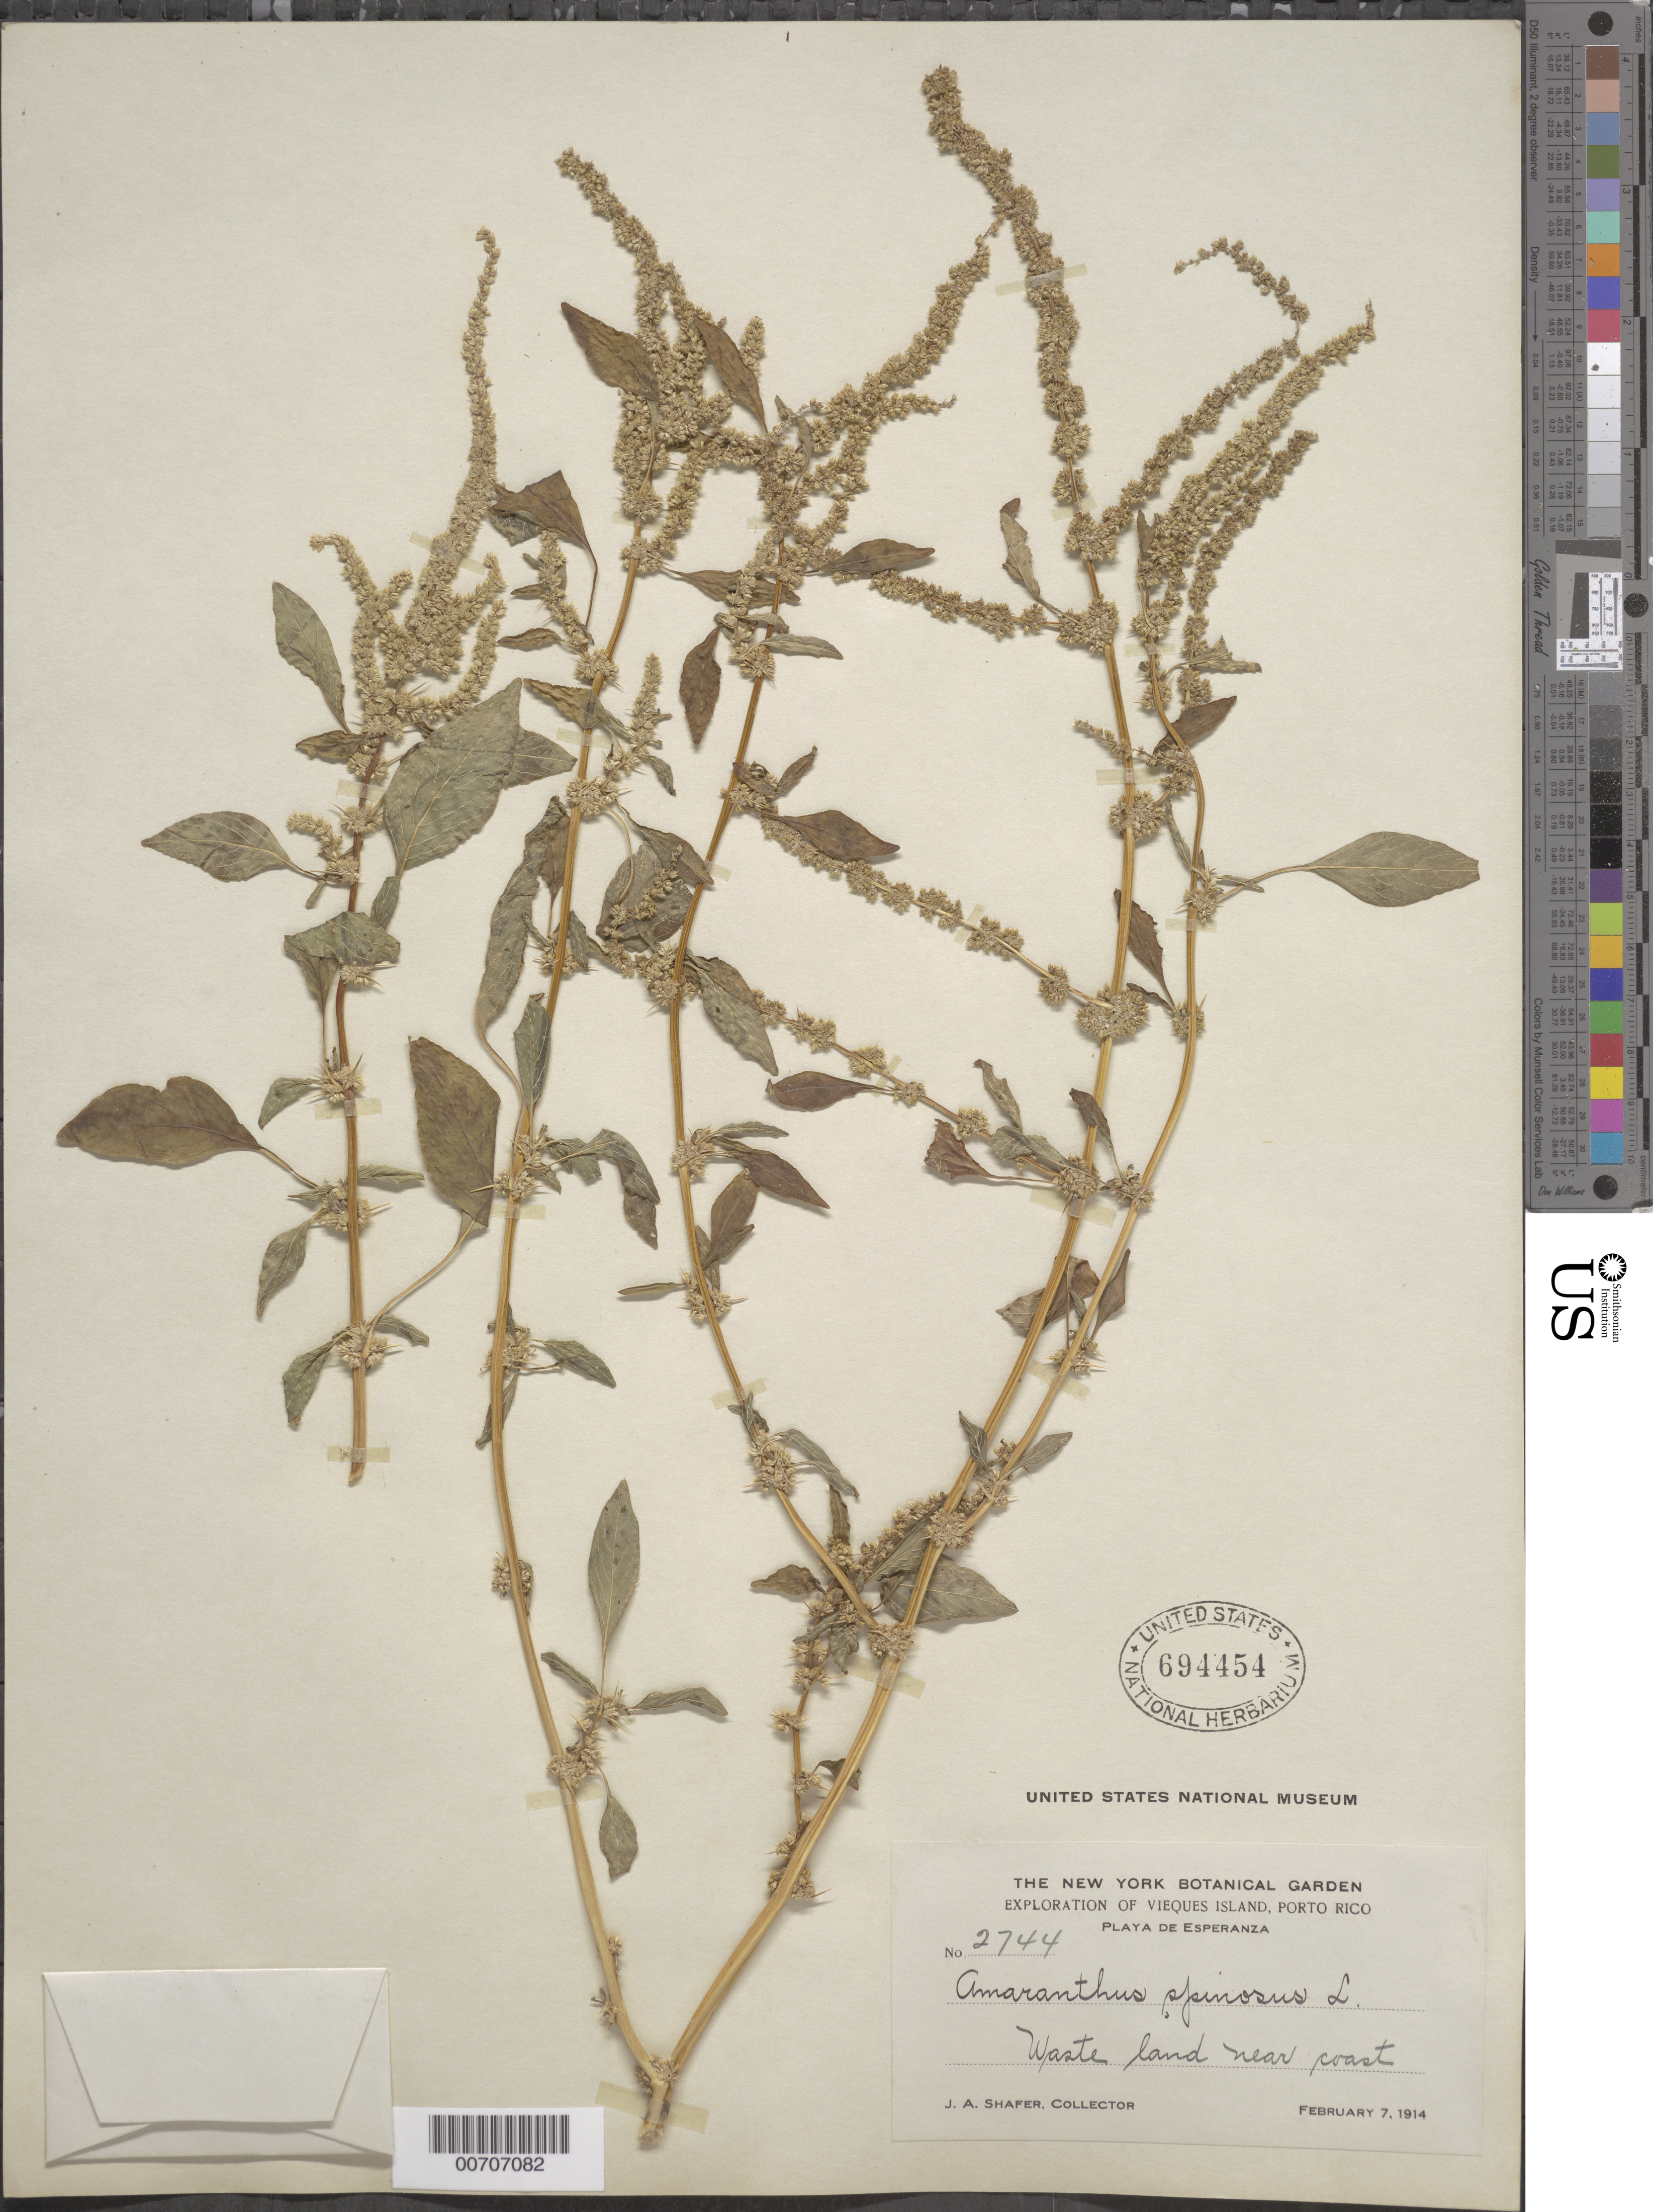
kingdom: Plantae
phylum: Tracheophyta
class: Magnoliopsida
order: Caryophyllales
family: Amaranthaceae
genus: Amaranthus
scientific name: Amaranthus spinosus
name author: L.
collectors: J. A. Shafer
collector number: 2744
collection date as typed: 07 Feb 1914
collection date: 1914-02-07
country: Puerto Rico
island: Vieques Island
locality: Playa de Esperanza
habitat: Waste land near coast.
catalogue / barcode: US 694454